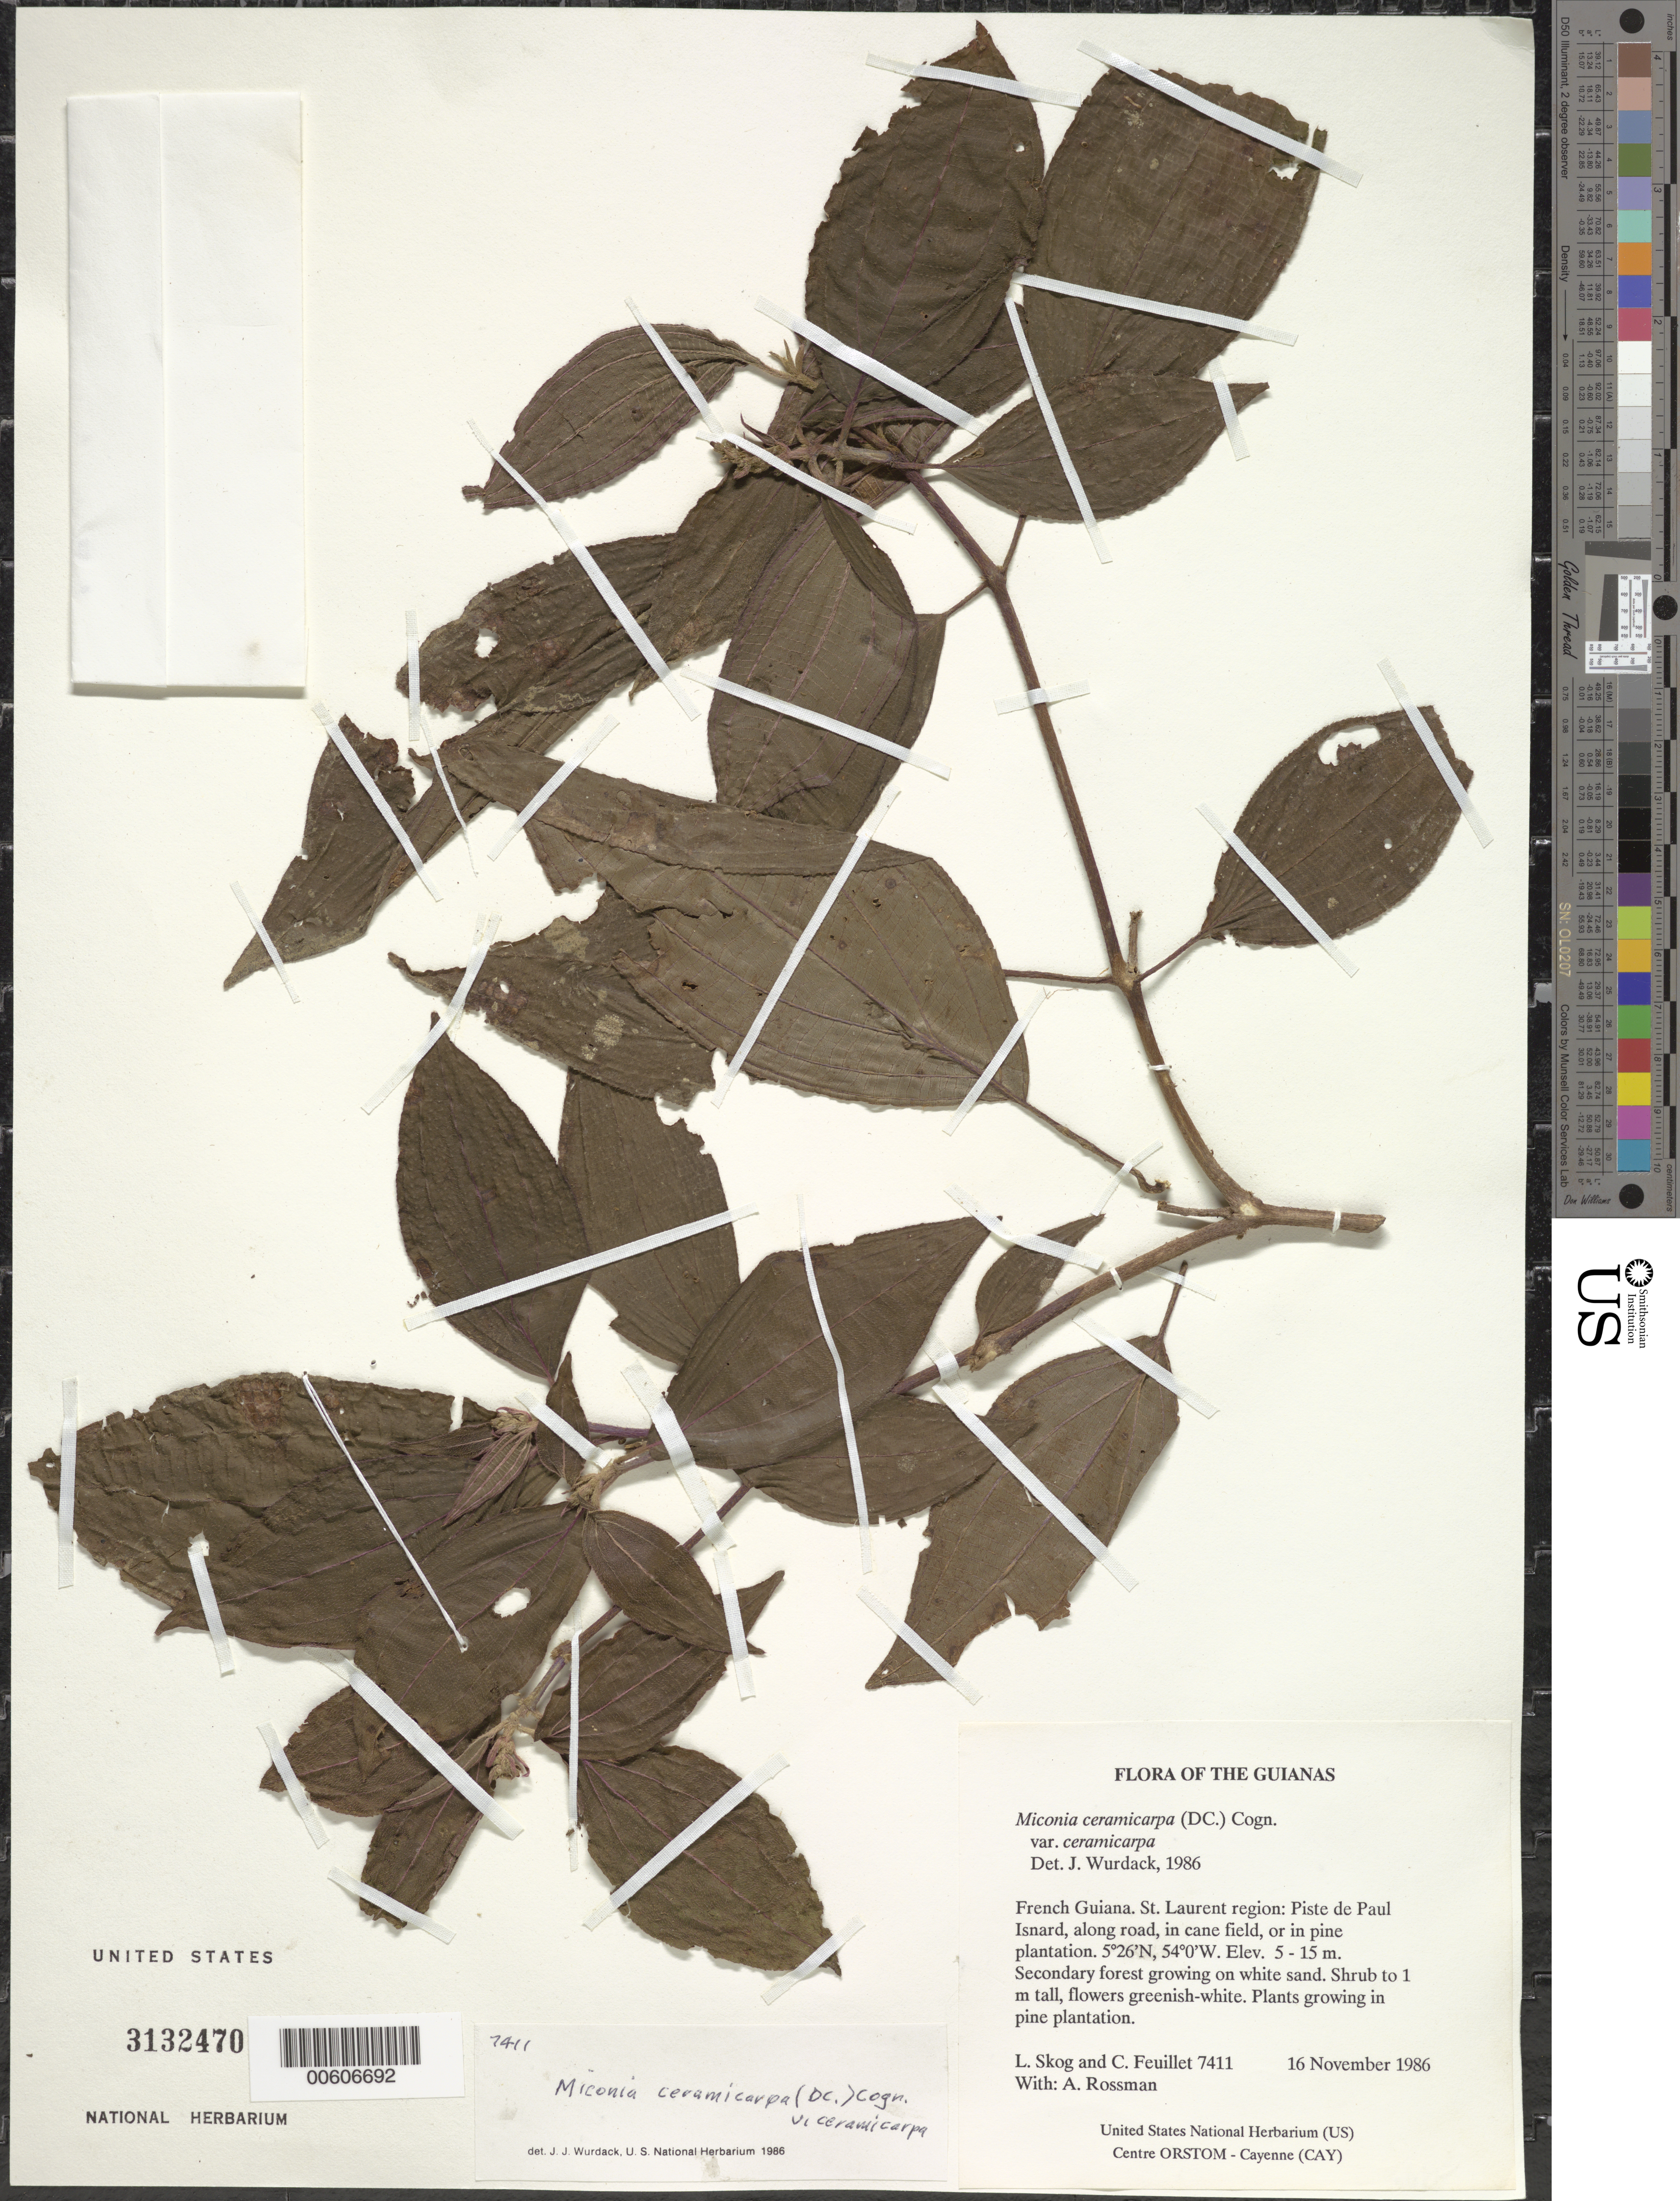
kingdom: Plantae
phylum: Tracheophyta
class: Magnoliopsida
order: Myrtales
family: Melastomataceae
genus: Miconia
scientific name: Miconia ceramicarpa var. ceramicarpa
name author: (DC.) Cogn.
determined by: Wurdack, John J., (US), US (UNITED STATES)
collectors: L. E. Skog, C. Feuillet & A. Rossman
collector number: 7411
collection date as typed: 16 November 1986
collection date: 1986-11-16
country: French Guiana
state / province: Saint-Laurent-du-Maroni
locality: Piste de Paul Isnard, along road, in cane field, or in pine plantation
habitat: Secondary forest growing on white sand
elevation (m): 5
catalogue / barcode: US 3132470